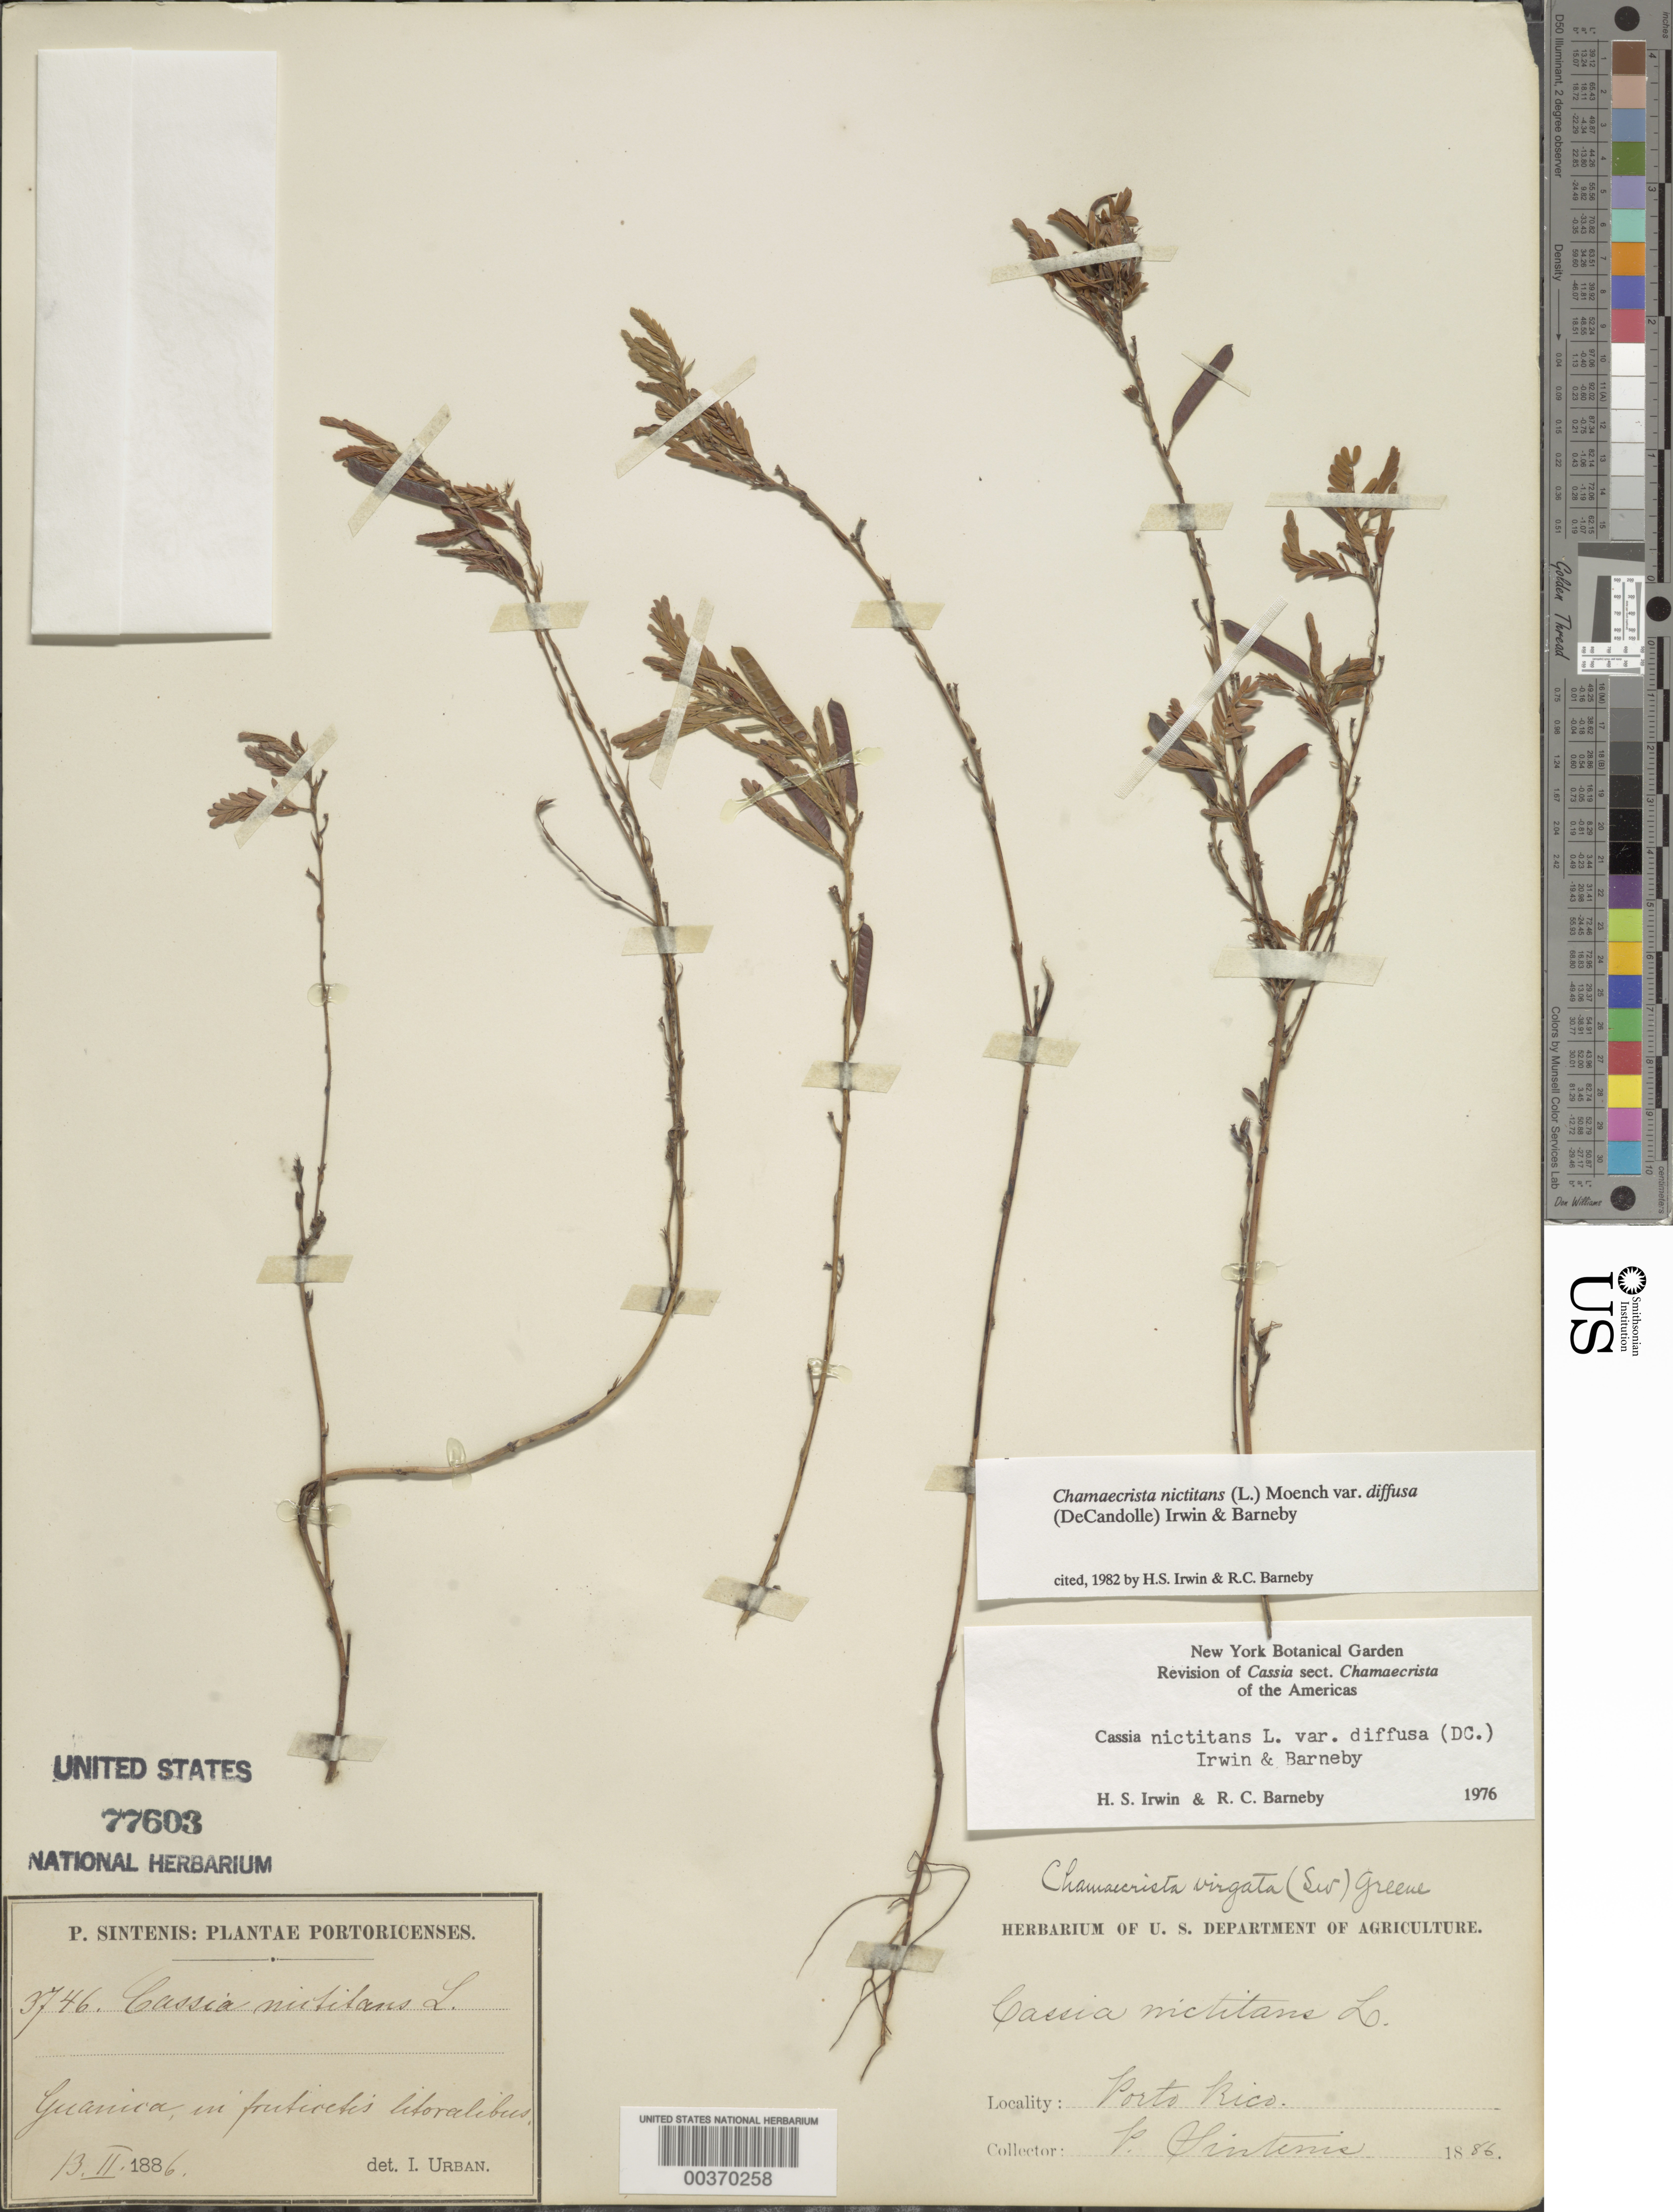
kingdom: Plantae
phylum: Tracheophyta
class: Magnoliopsida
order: Fabales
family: Fabaceae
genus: Chamaecrista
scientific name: Chamaecrista nictitans var. diffusa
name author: (DC.) H.S. Irwin & Barneby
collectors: P. Sintenis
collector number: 3746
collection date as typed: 13 Feb 1886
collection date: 1886-02-13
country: Puerto Rico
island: Greater Antilles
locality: Guanica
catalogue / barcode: US 77603